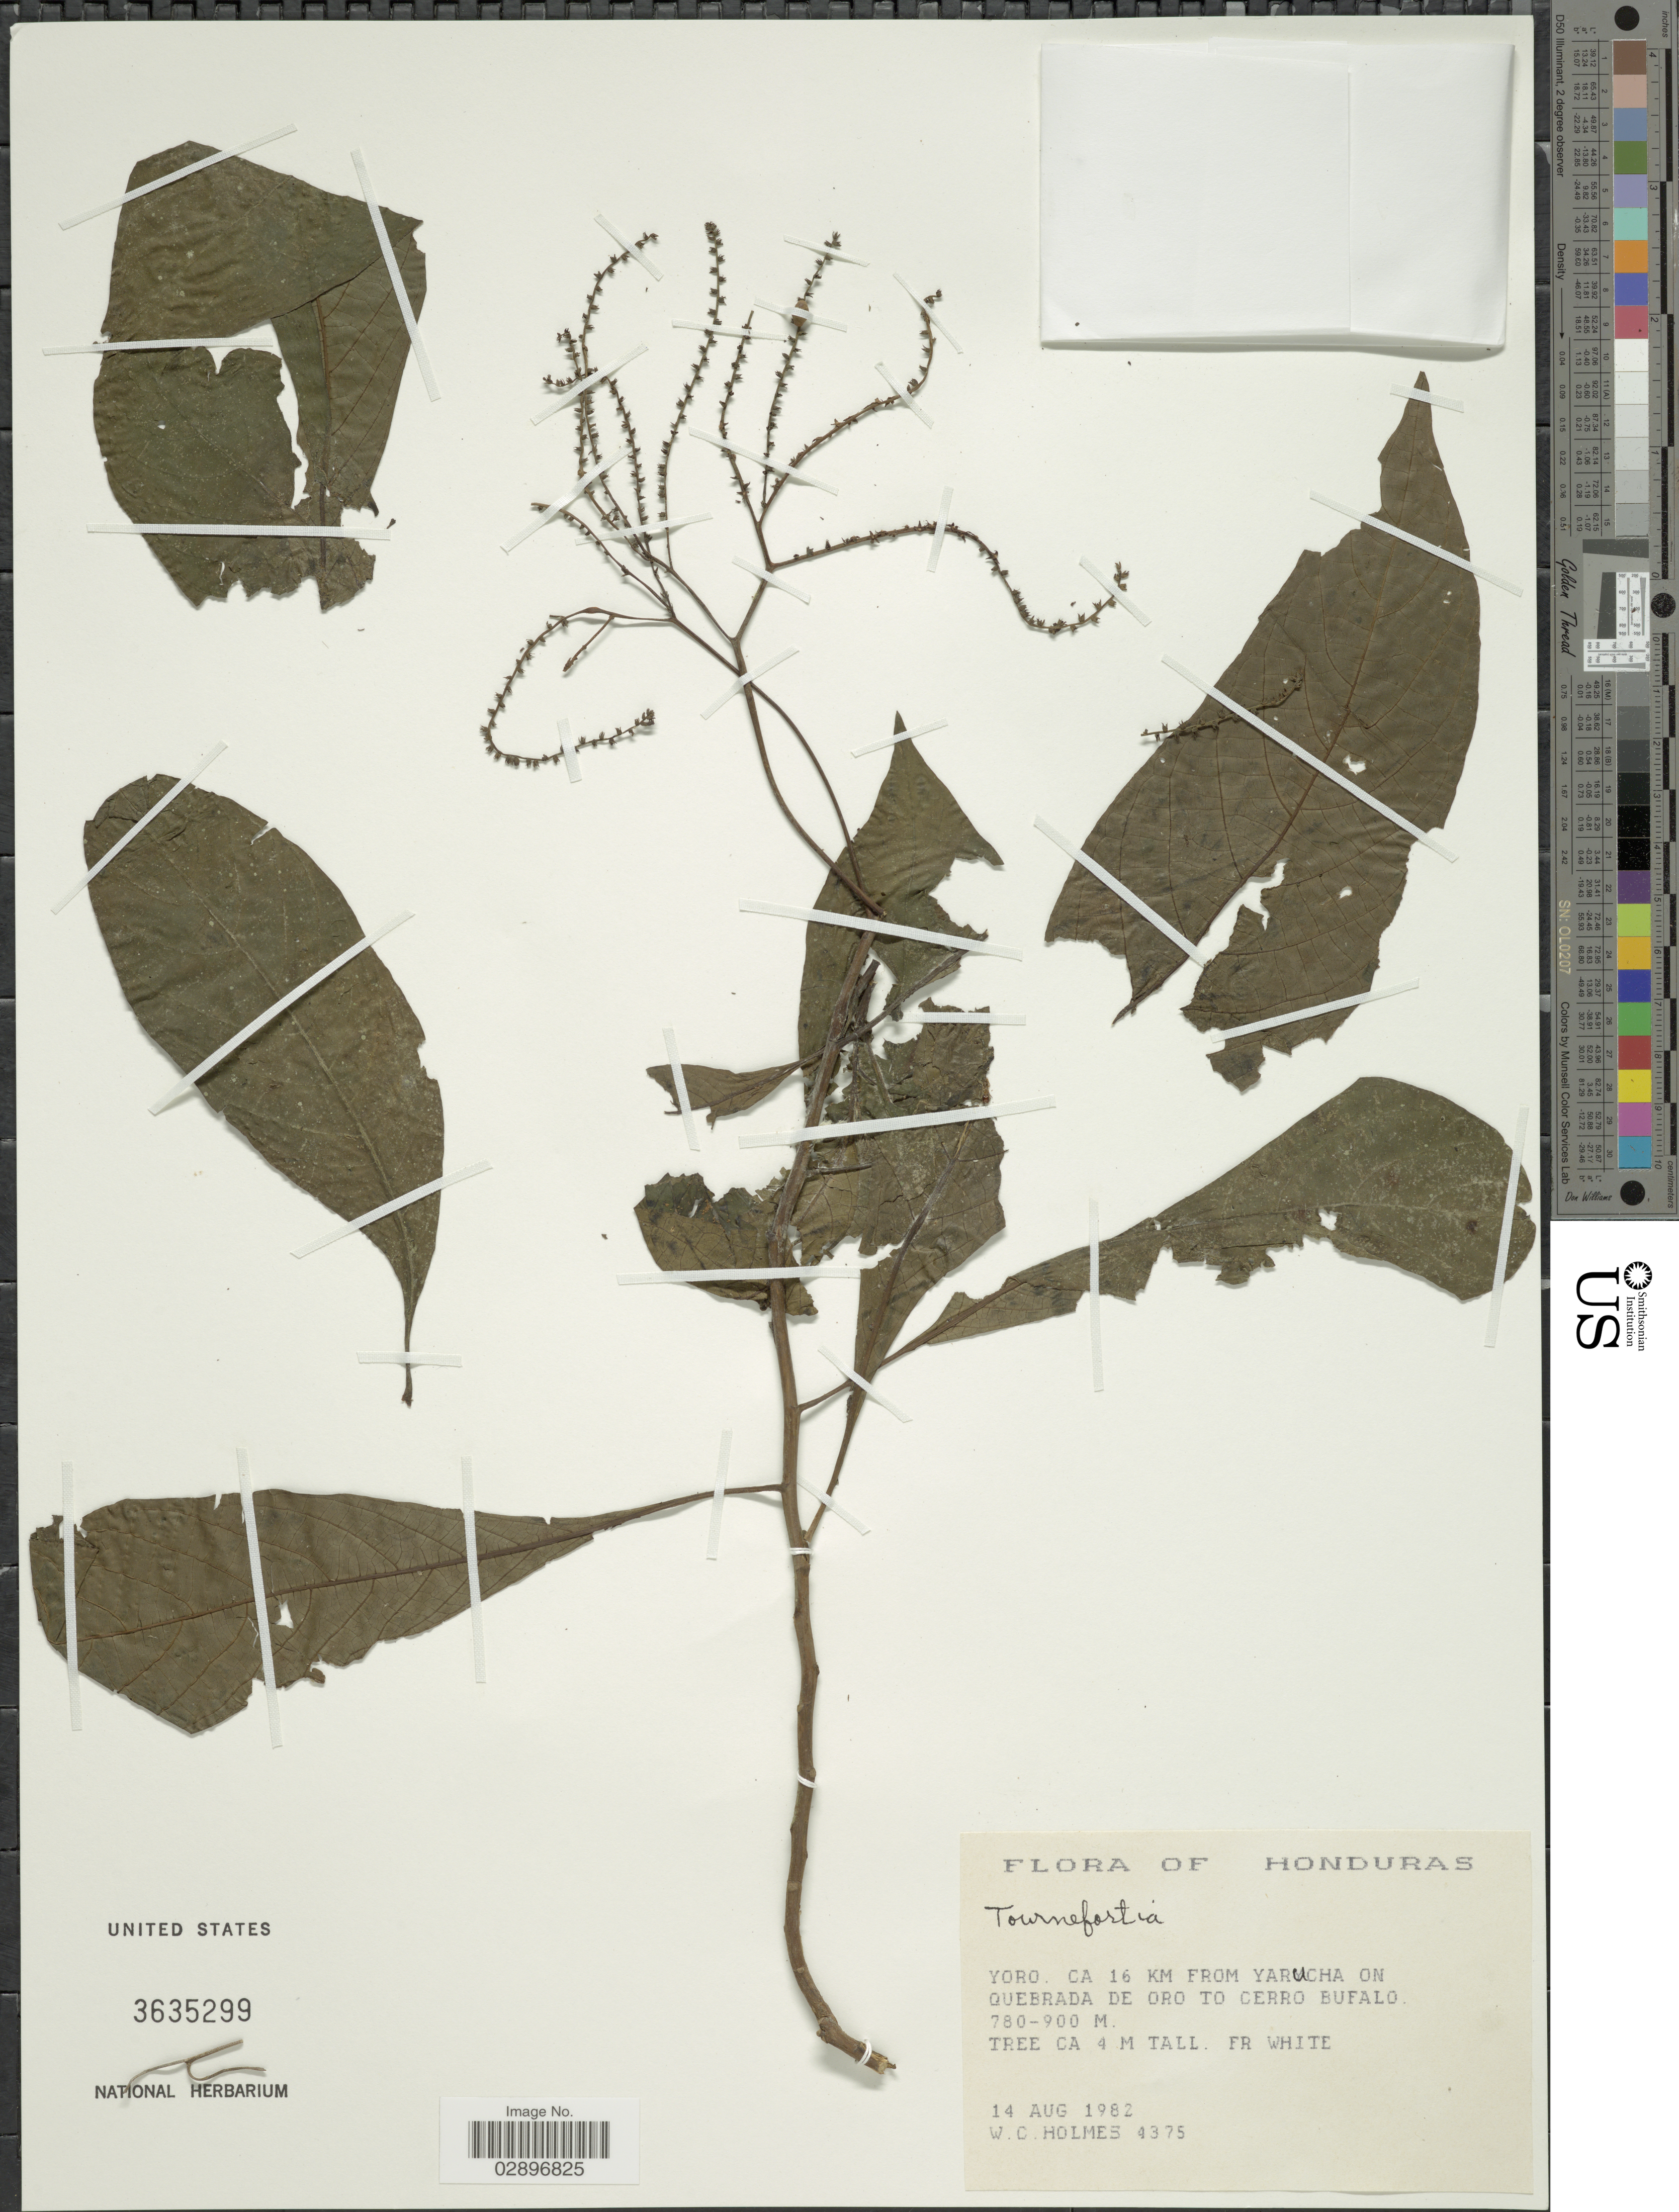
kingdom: Plantae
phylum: Tracheophyta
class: Magnoliopsida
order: Boraginales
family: Heliotropiaceae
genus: Tournefortia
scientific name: Tournefortia sp.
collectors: W. Holmes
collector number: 4375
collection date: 1982-08-14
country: Honduras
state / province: Yoro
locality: Ca 16 km from Yarucha on Quebrada de oro to Cerro Bufalo.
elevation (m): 780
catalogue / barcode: US 3635299